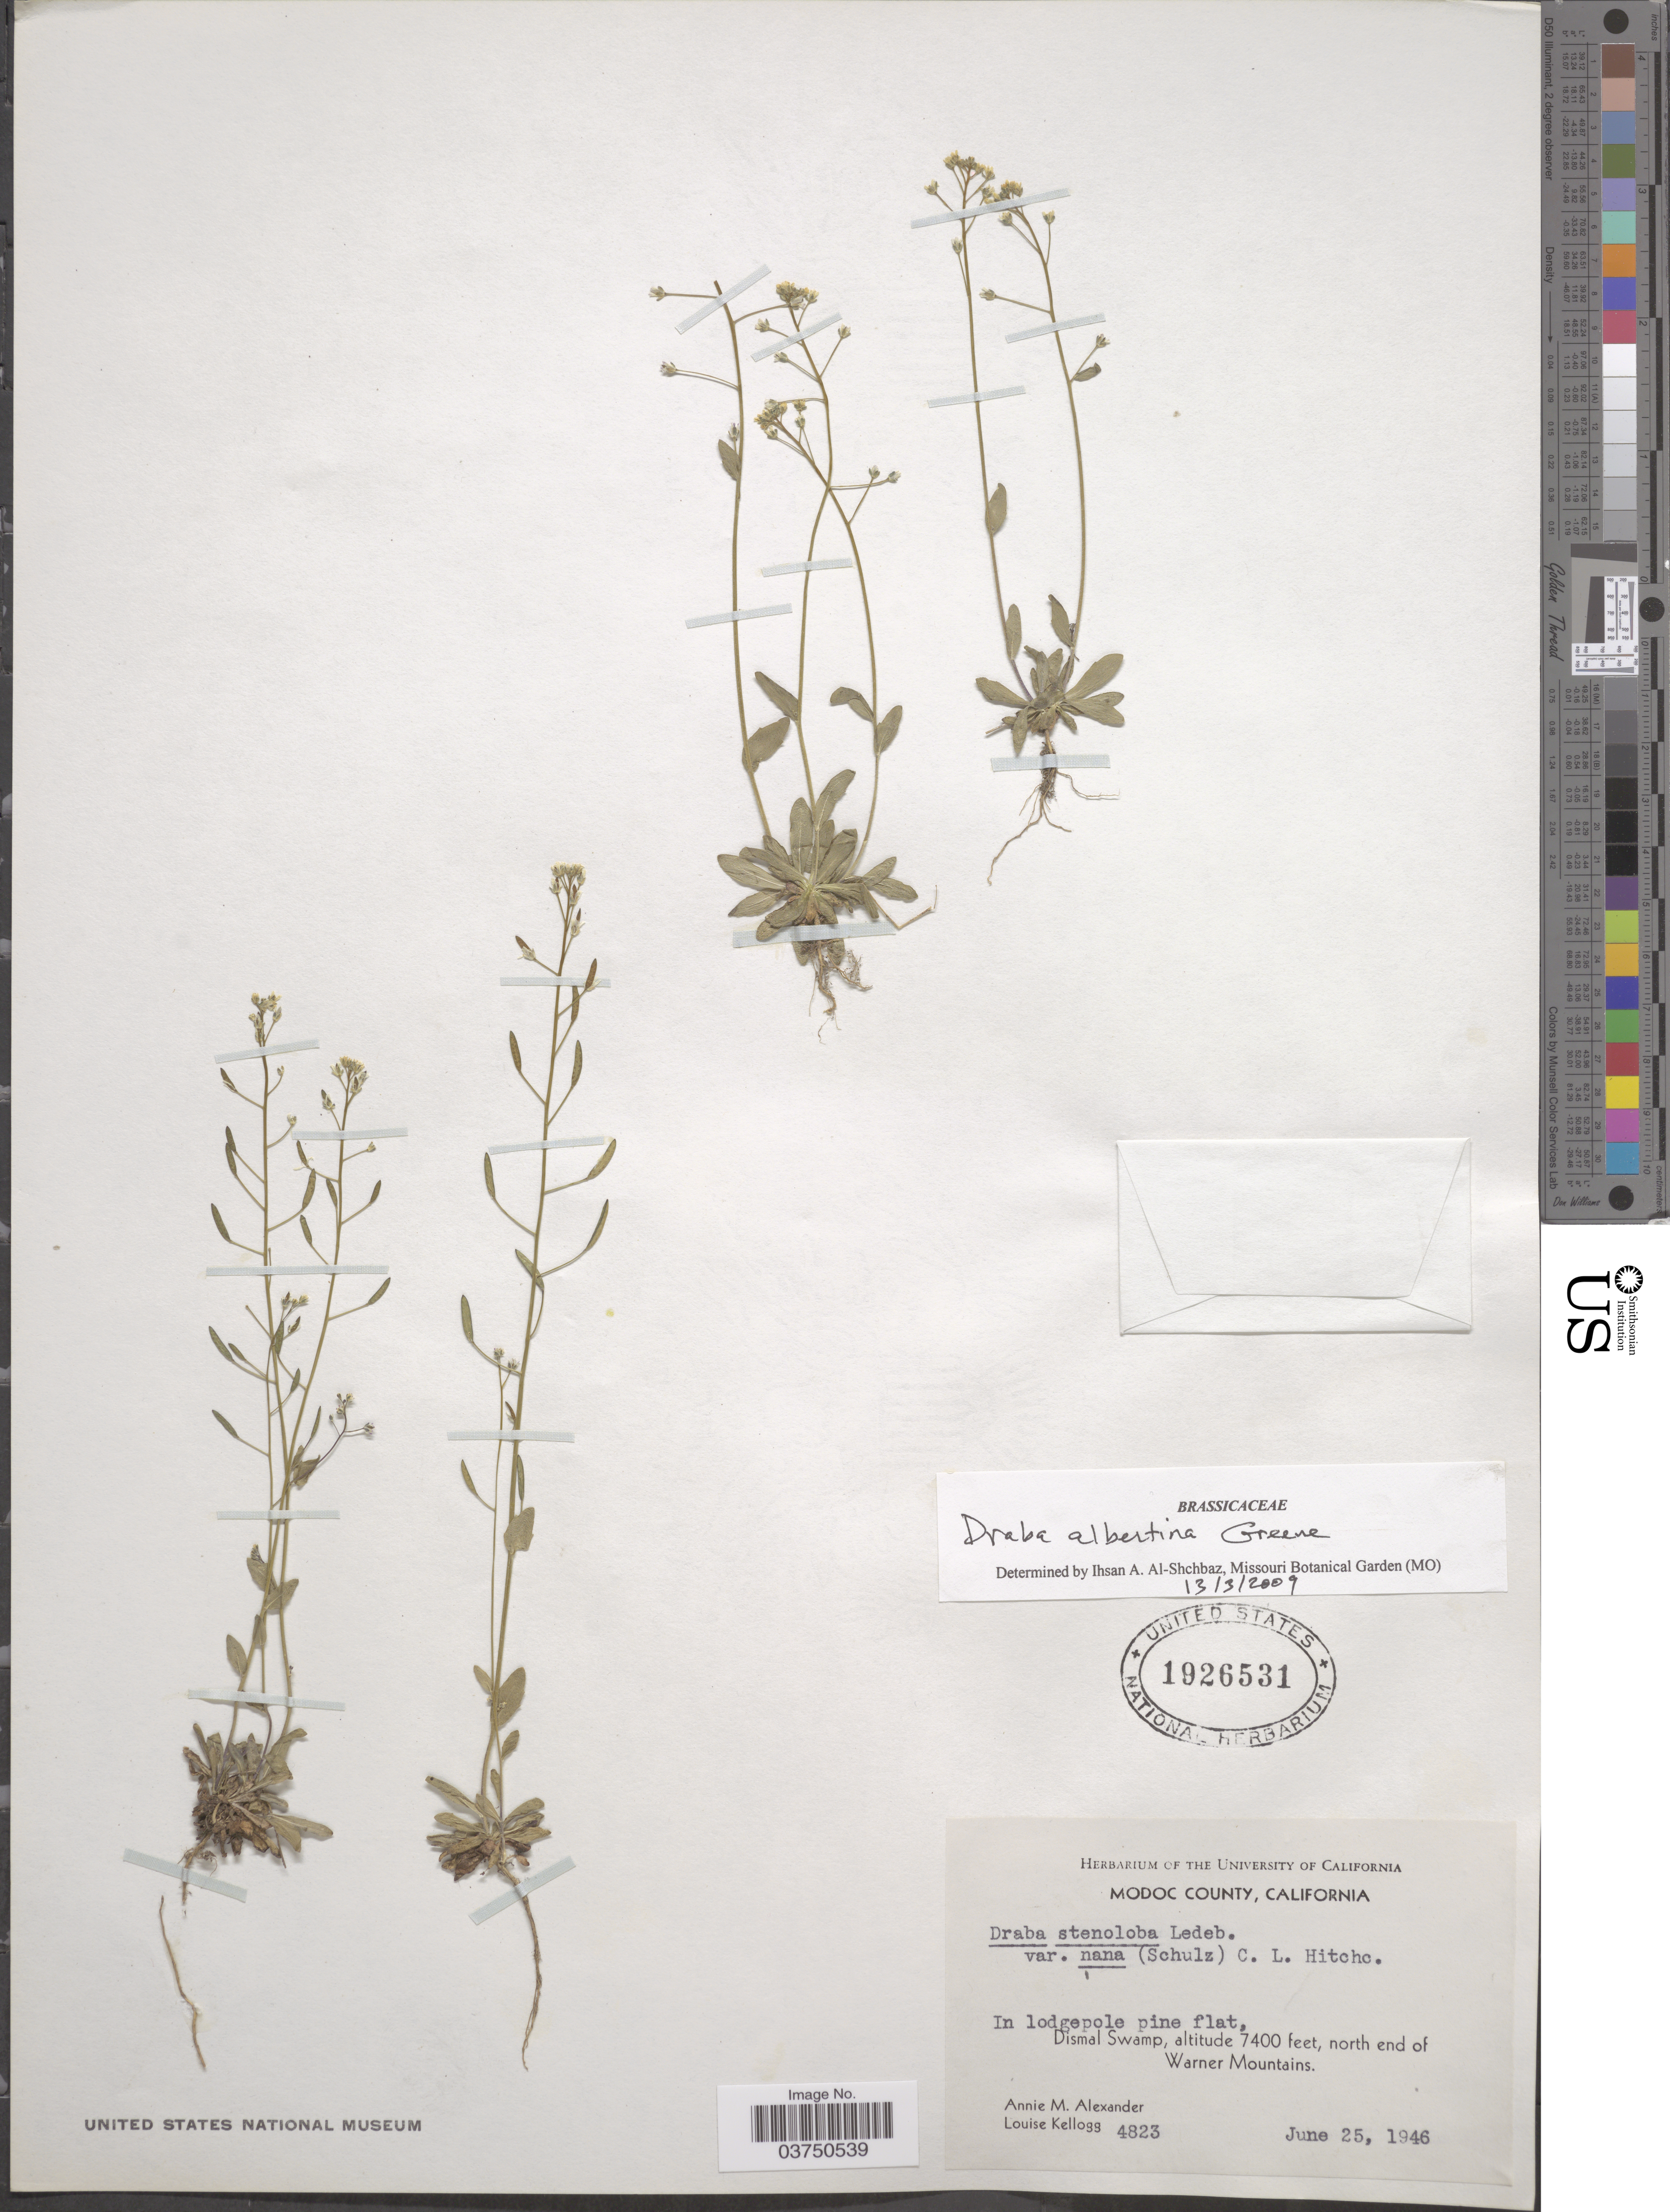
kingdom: Plantae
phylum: Tracheophyta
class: Magnoliopsida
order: Brassicales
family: Brassicaceae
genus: Draba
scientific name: Draba albertina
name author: Greene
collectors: A. M. Alexander & L. Kellogg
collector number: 4823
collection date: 1946-06-25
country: United States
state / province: California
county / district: Modoc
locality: Modoc County. In lodgepole pine flat, Dismal Swamp, north end of Warner Mountains.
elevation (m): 2256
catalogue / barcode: US 1926531